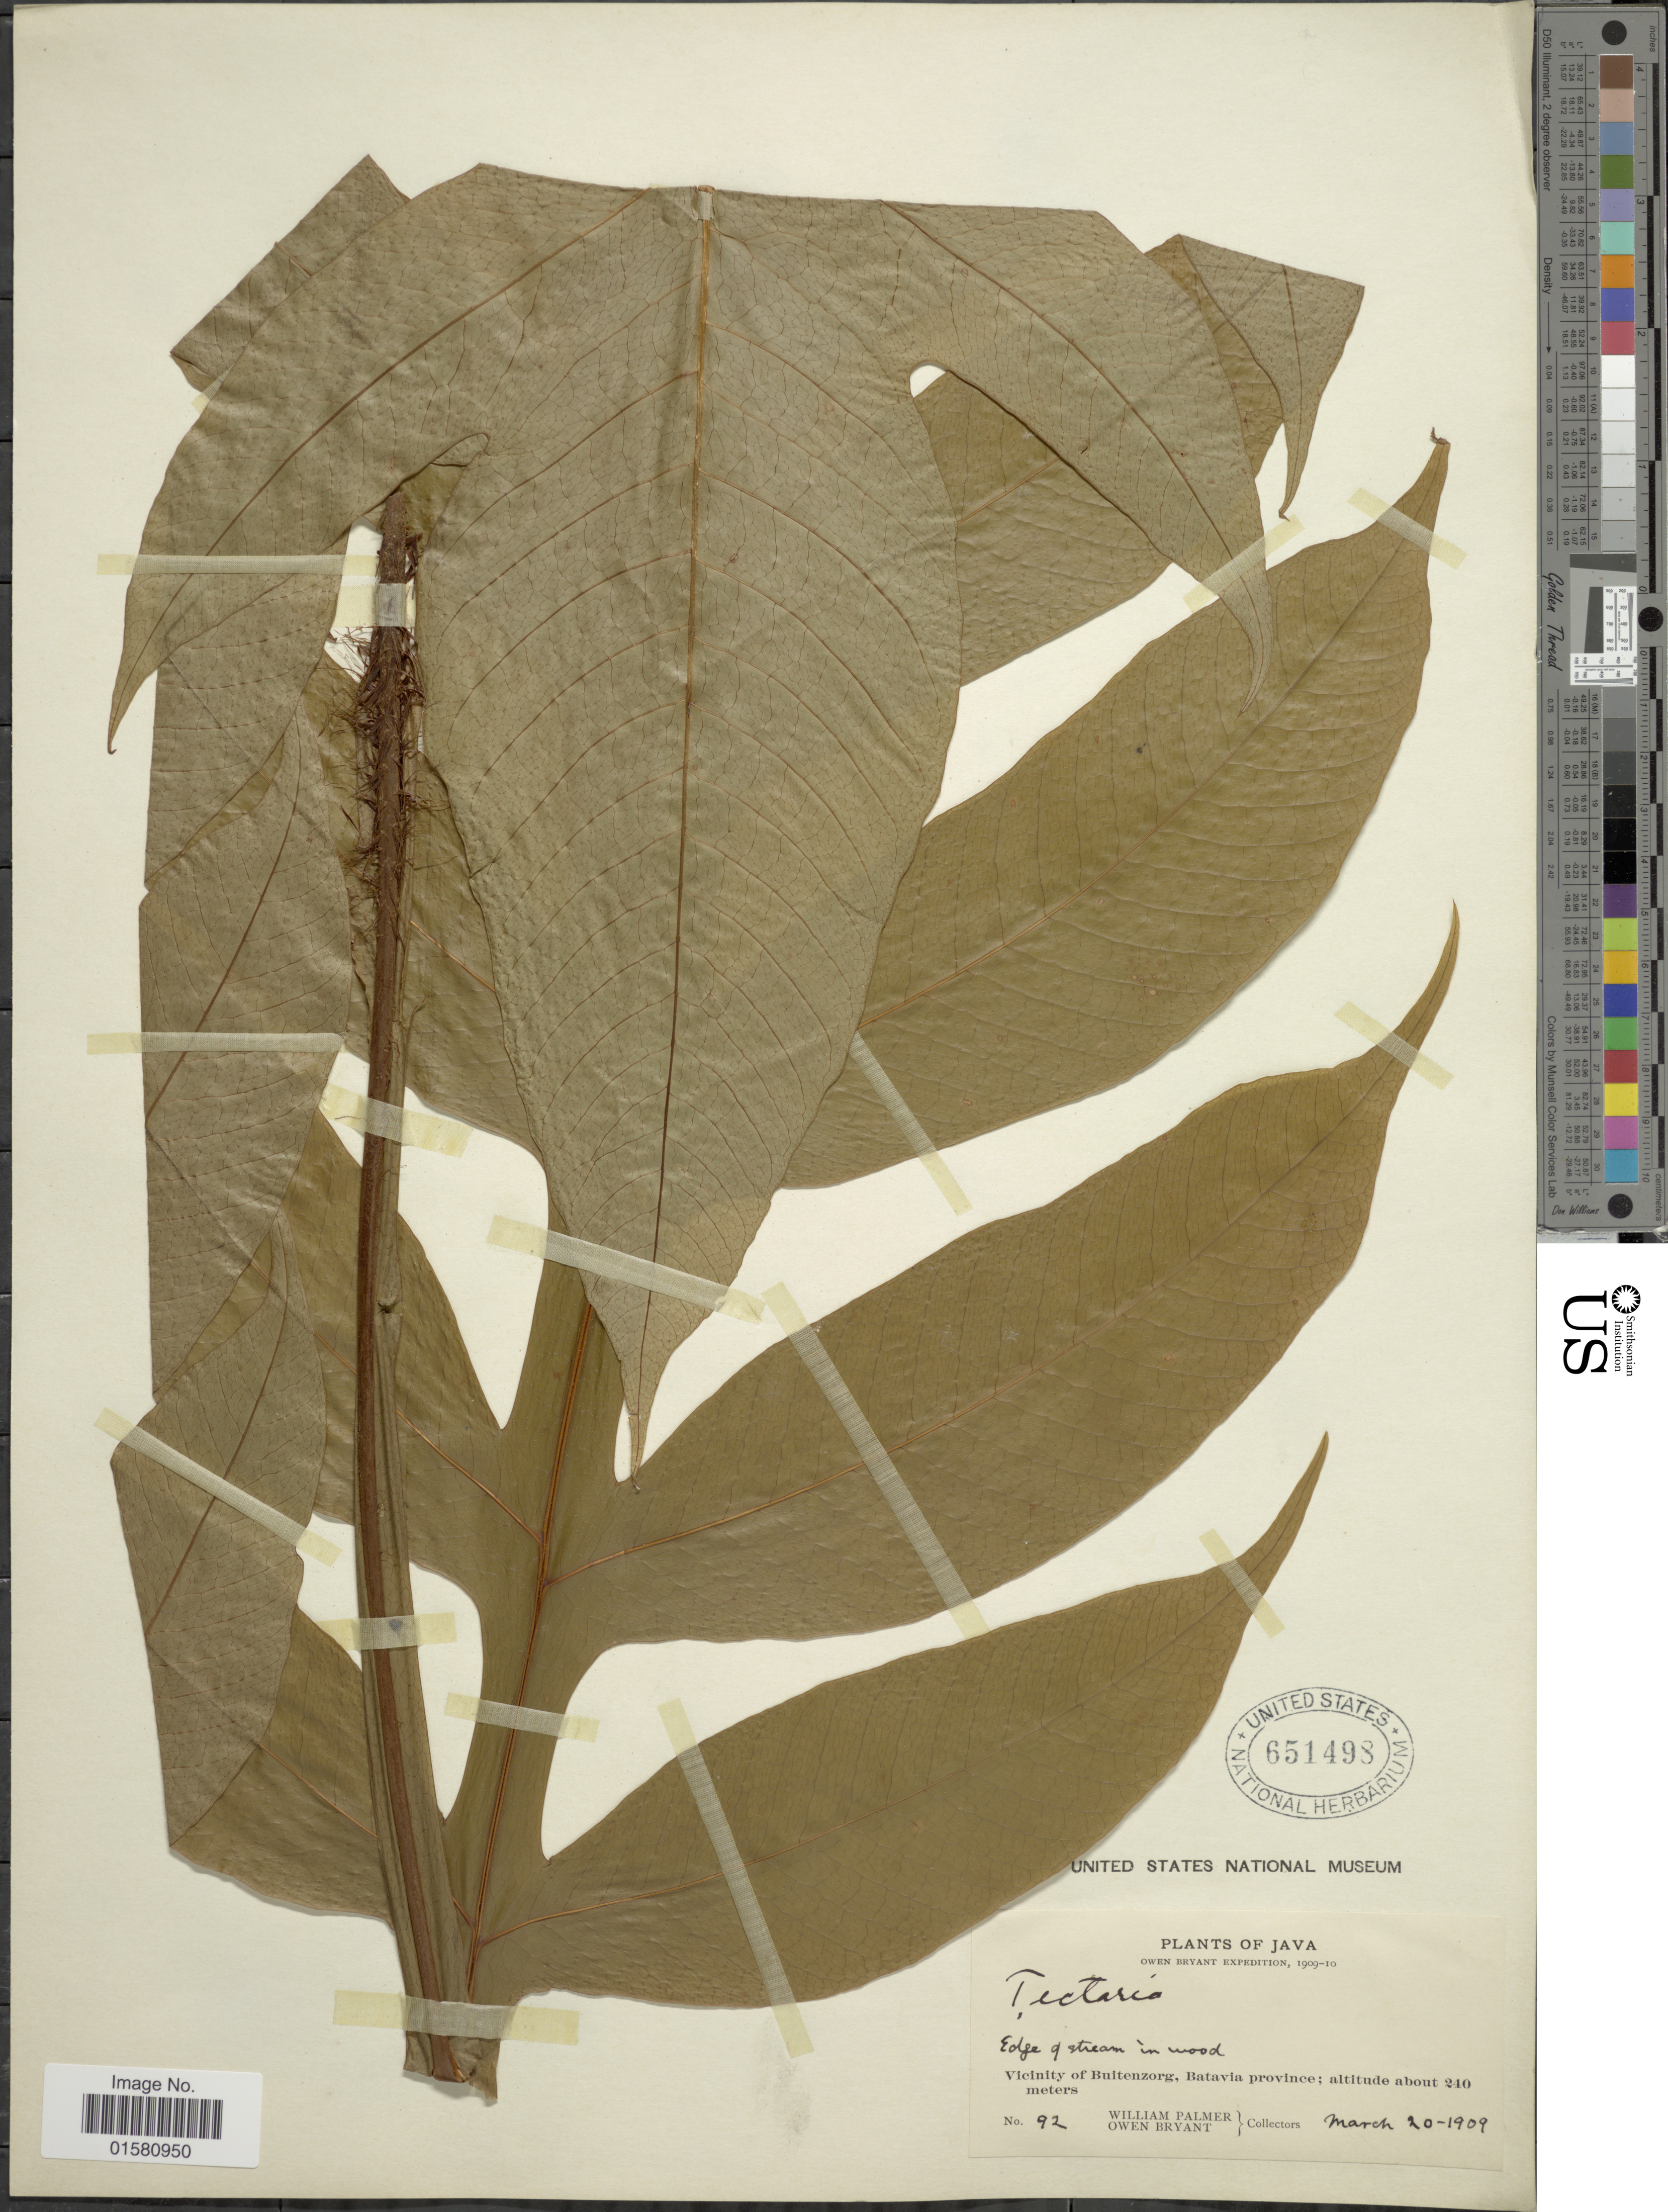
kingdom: Plantae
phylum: Tracheophyta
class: Polypodiopsida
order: Polypodiales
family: Tectariaceae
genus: Tectaria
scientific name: Tectaria decurrens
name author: (Presel.) Copel. in Elmer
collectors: W. Palmer & O. Bryant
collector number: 92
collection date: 1909-03-20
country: Indonesia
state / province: Java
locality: Vicinity of Buitenzorg, Batavia province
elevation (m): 240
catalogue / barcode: US 651498